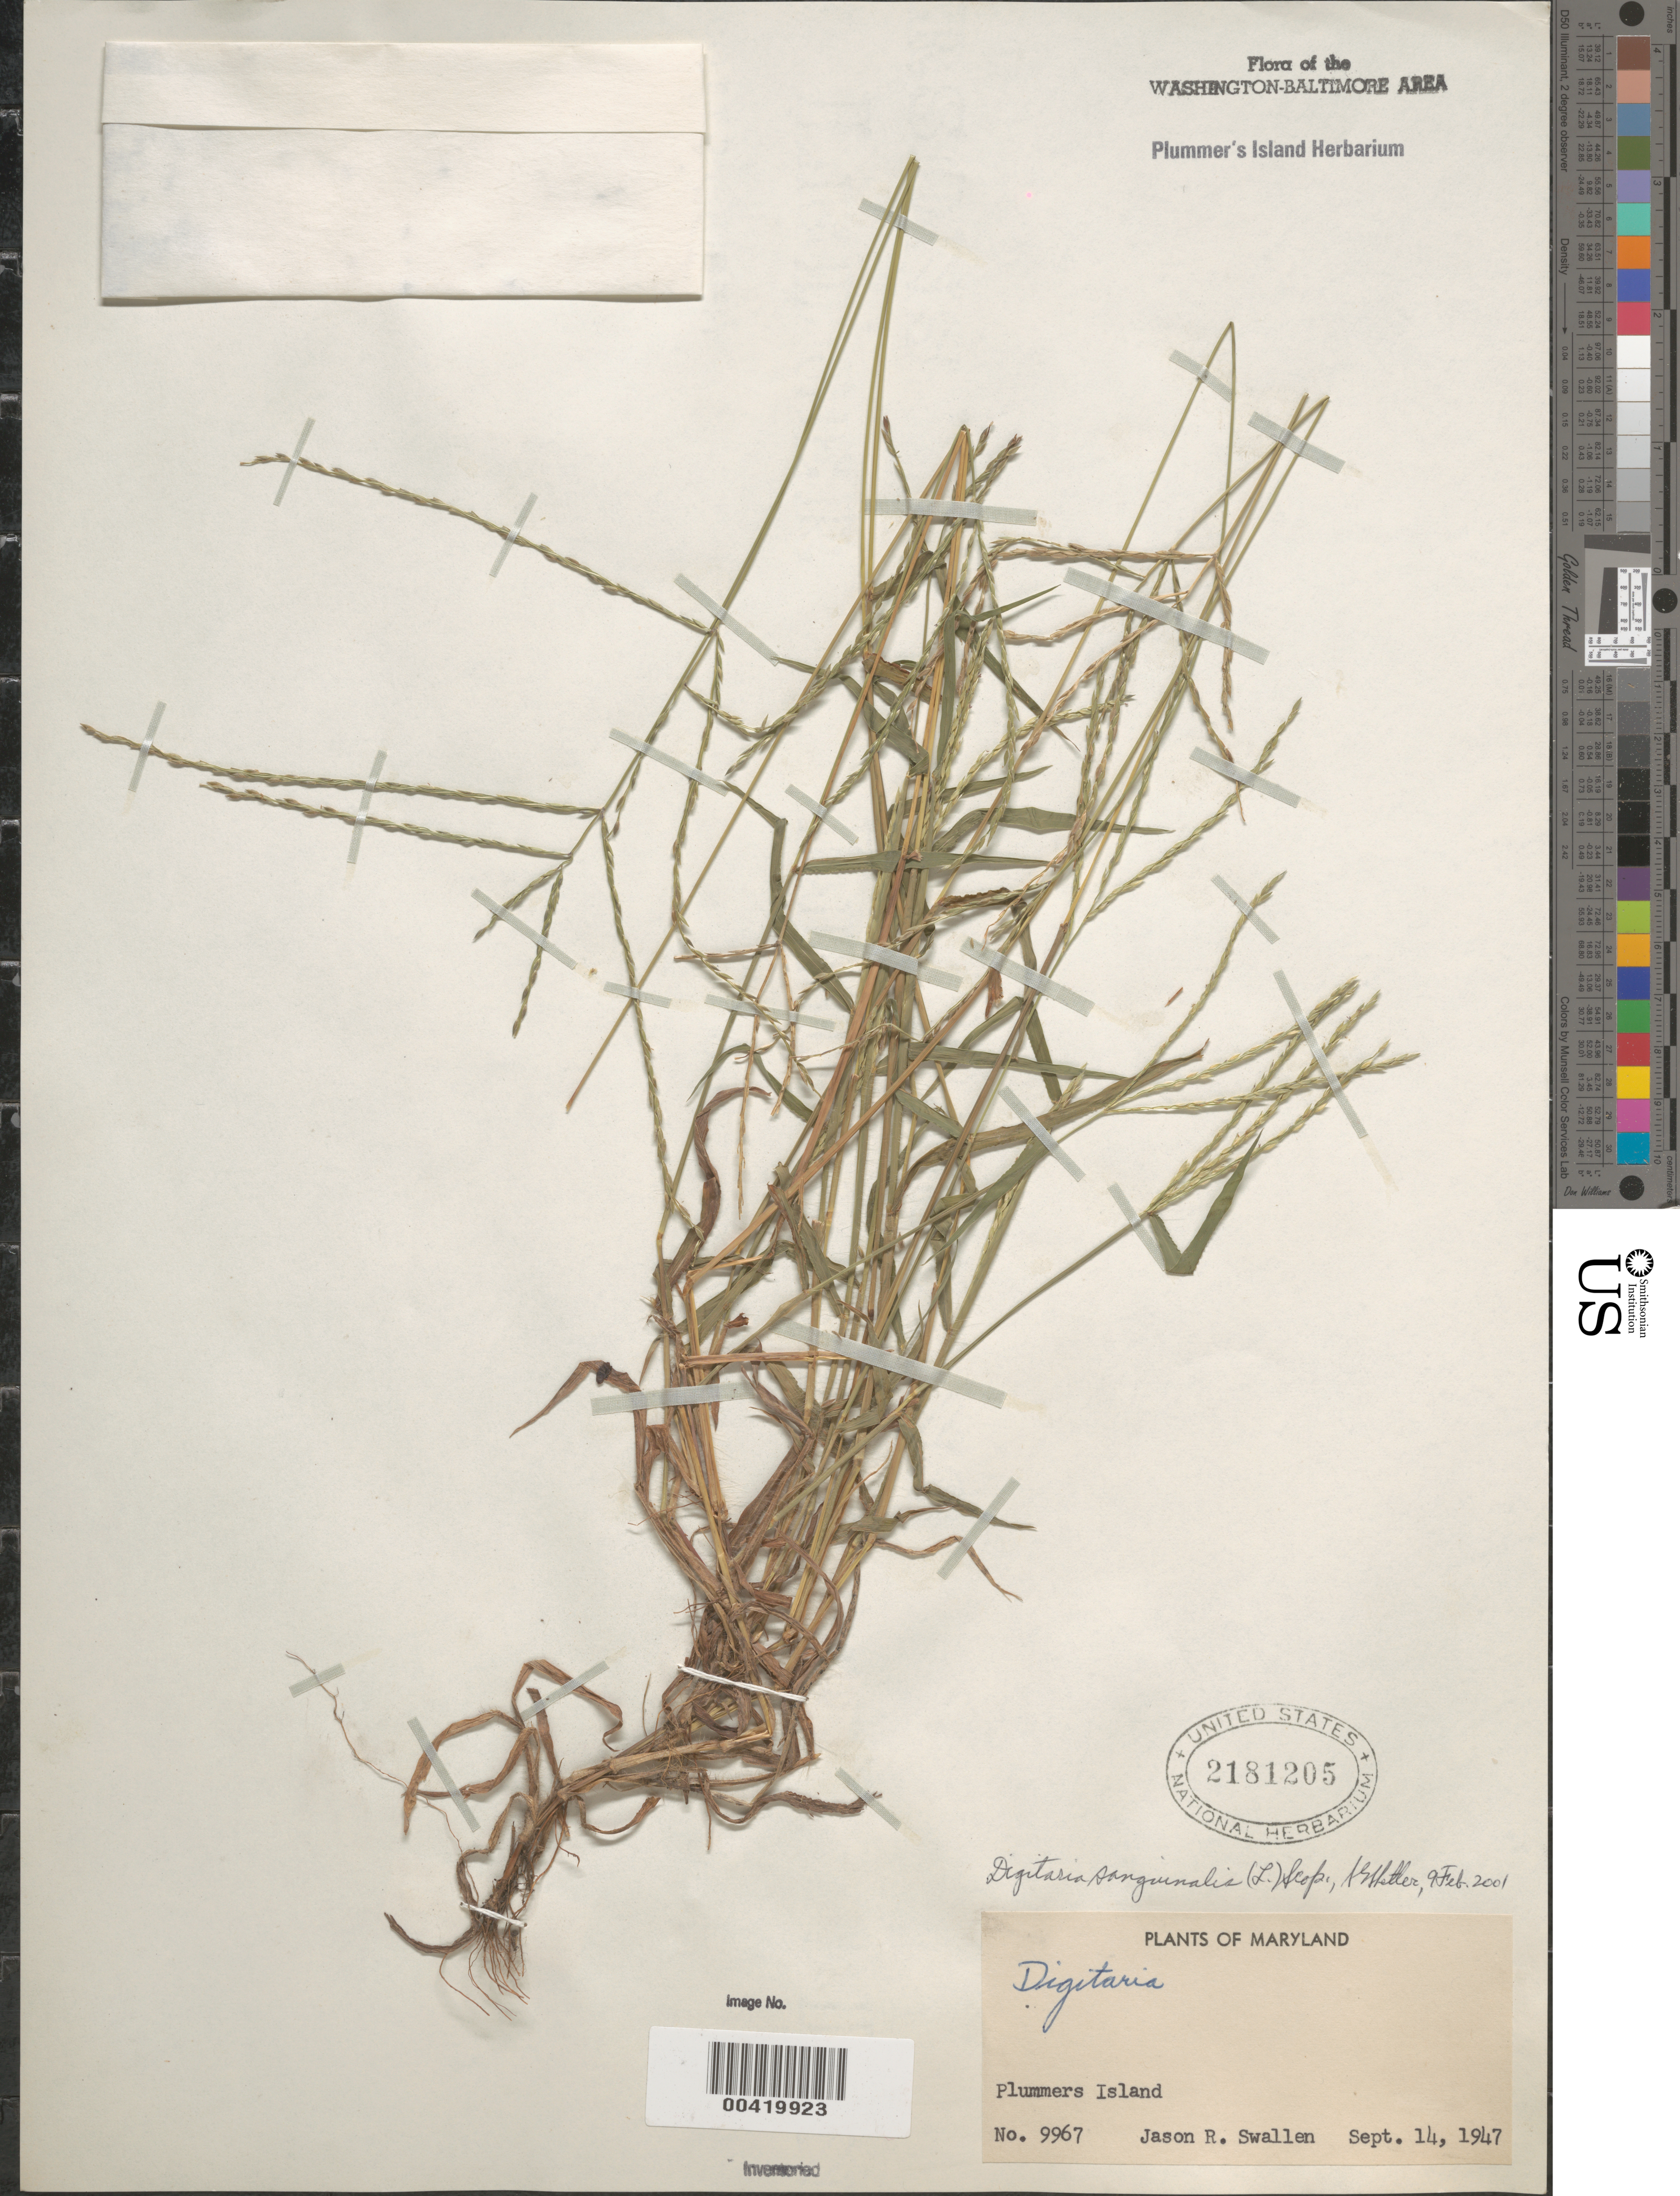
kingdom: Plantae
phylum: Tracheophyta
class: Liliopsida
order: Poales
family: Poaceae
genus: Digitaria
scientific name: Digitaria sanguinalis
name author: (L.) Scop.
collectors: J. R. Swallen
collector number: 9967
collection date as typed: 14 Sep 1947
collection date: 1947-09-14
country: United States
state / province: Maryland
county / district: Montgomery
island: Plummers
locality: Plummer's Island C. & O. Canal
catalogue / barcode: US 2181205